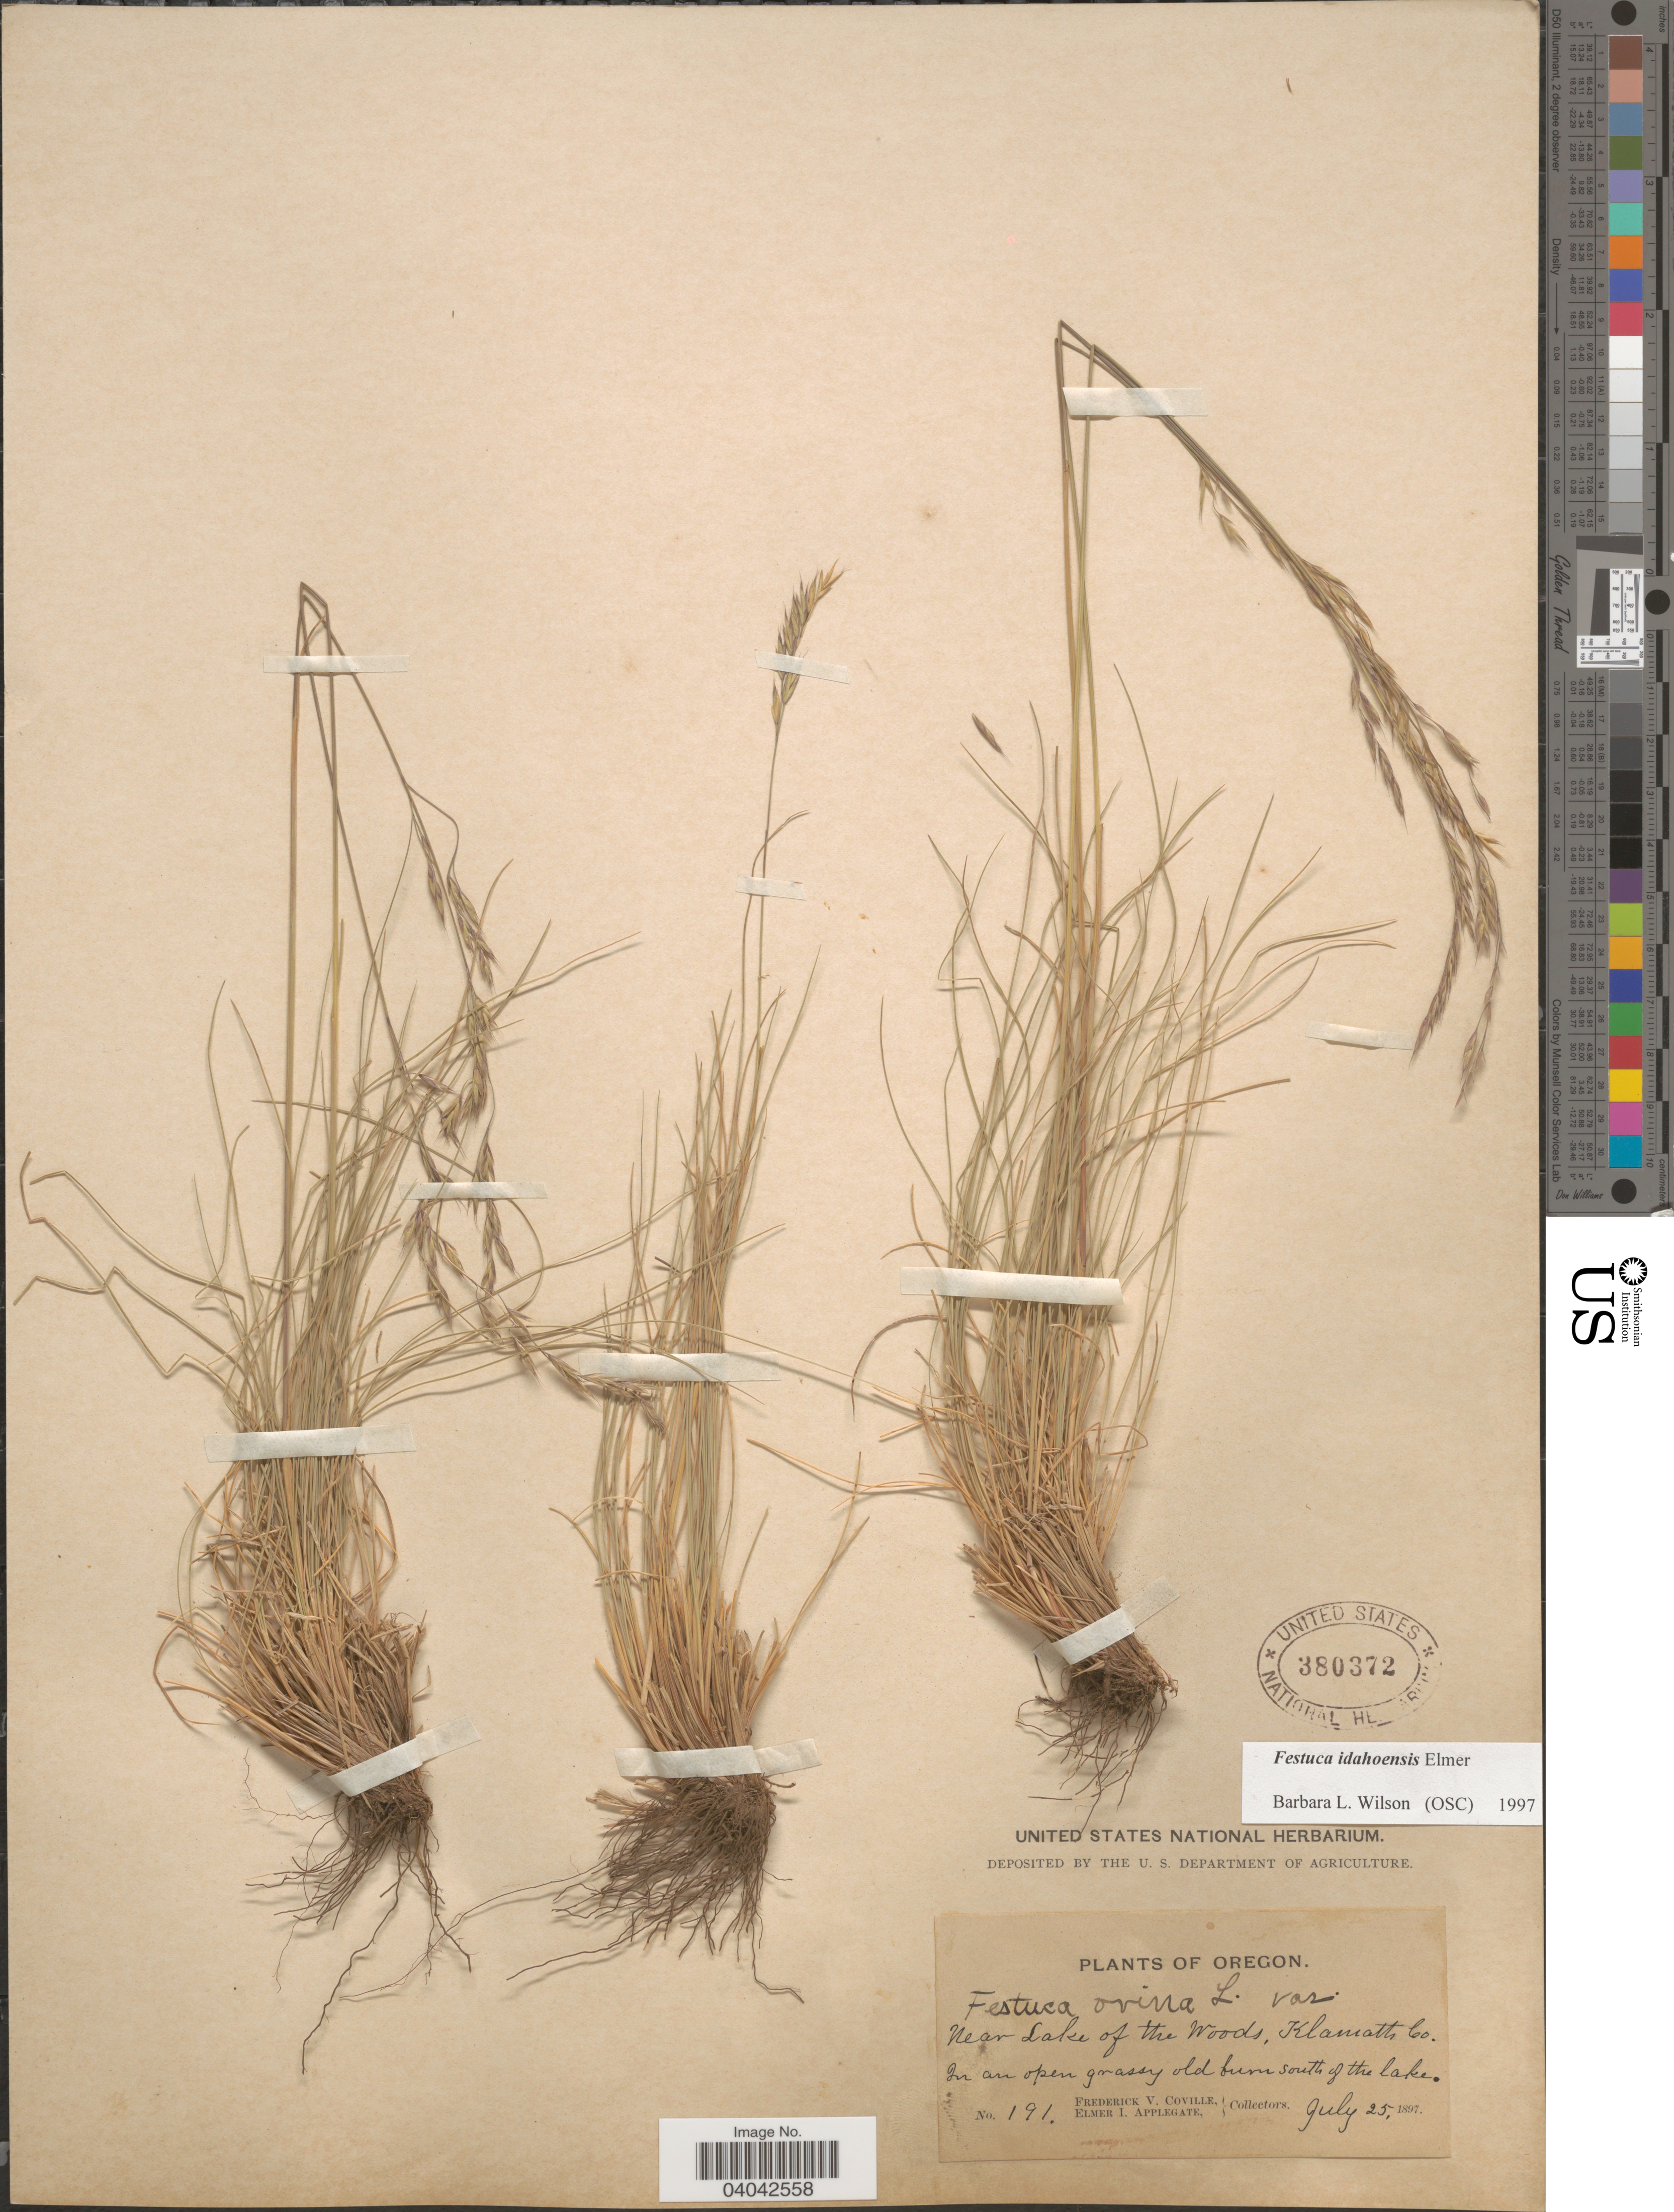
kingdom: Plantae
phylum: Tracheophyta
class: Liliopsida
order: Poales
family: Poaceae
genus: Festuca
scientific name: Festuca idahoensis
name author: Elmer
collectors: F. V. Coville & E. I. Applegate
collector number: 191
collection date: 1897-07-25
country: United States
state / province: Oregon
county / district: Klamath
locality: Near Lake of the Woods, Klamath Co. South of the lake.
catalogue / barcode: US 380372